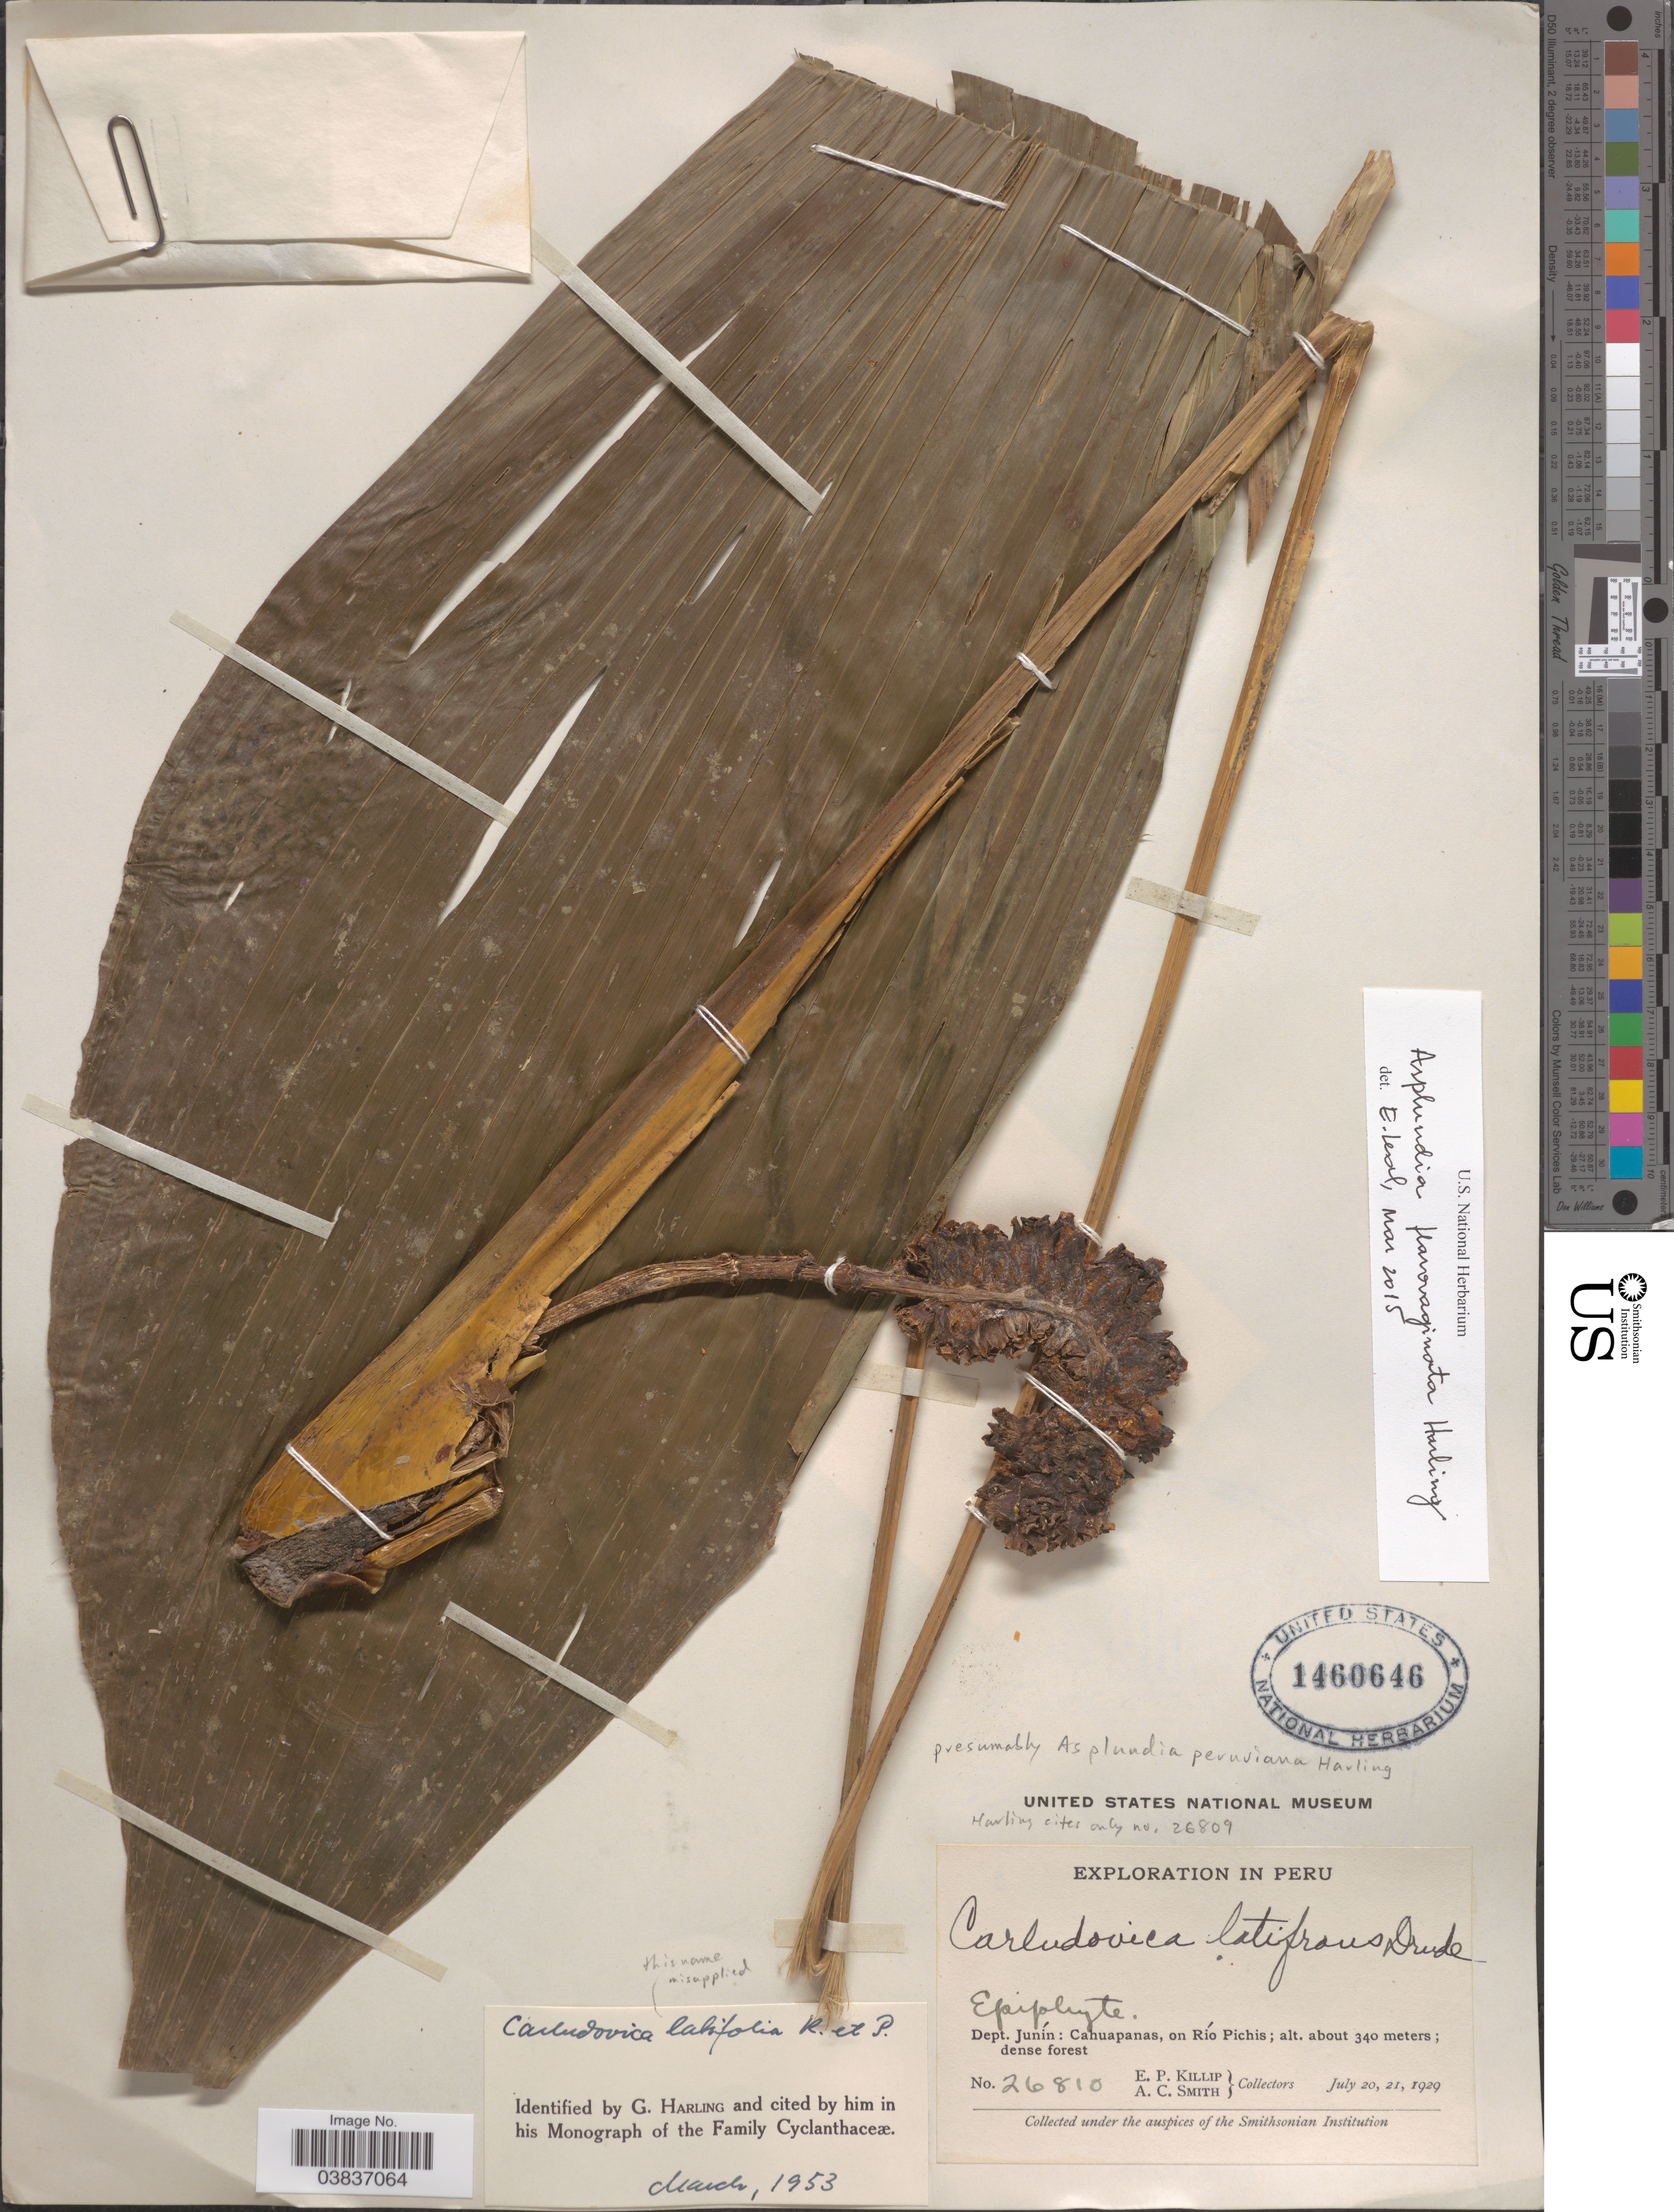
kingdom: Plantae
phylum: Tracheophyta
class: Liliopsida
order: Pandanales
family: Cyclanthaceae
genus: Asplundia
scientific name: Asplundia flavovaginata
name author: Harling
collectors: E. P. Killip & A. C. Smith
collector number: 26810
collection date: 1929-07-20/1929-07-21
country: Peru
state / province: Junín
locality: Dept. Junín: Cahuapanas, on Río Pichis.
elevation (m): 340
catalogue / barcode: US 1460646